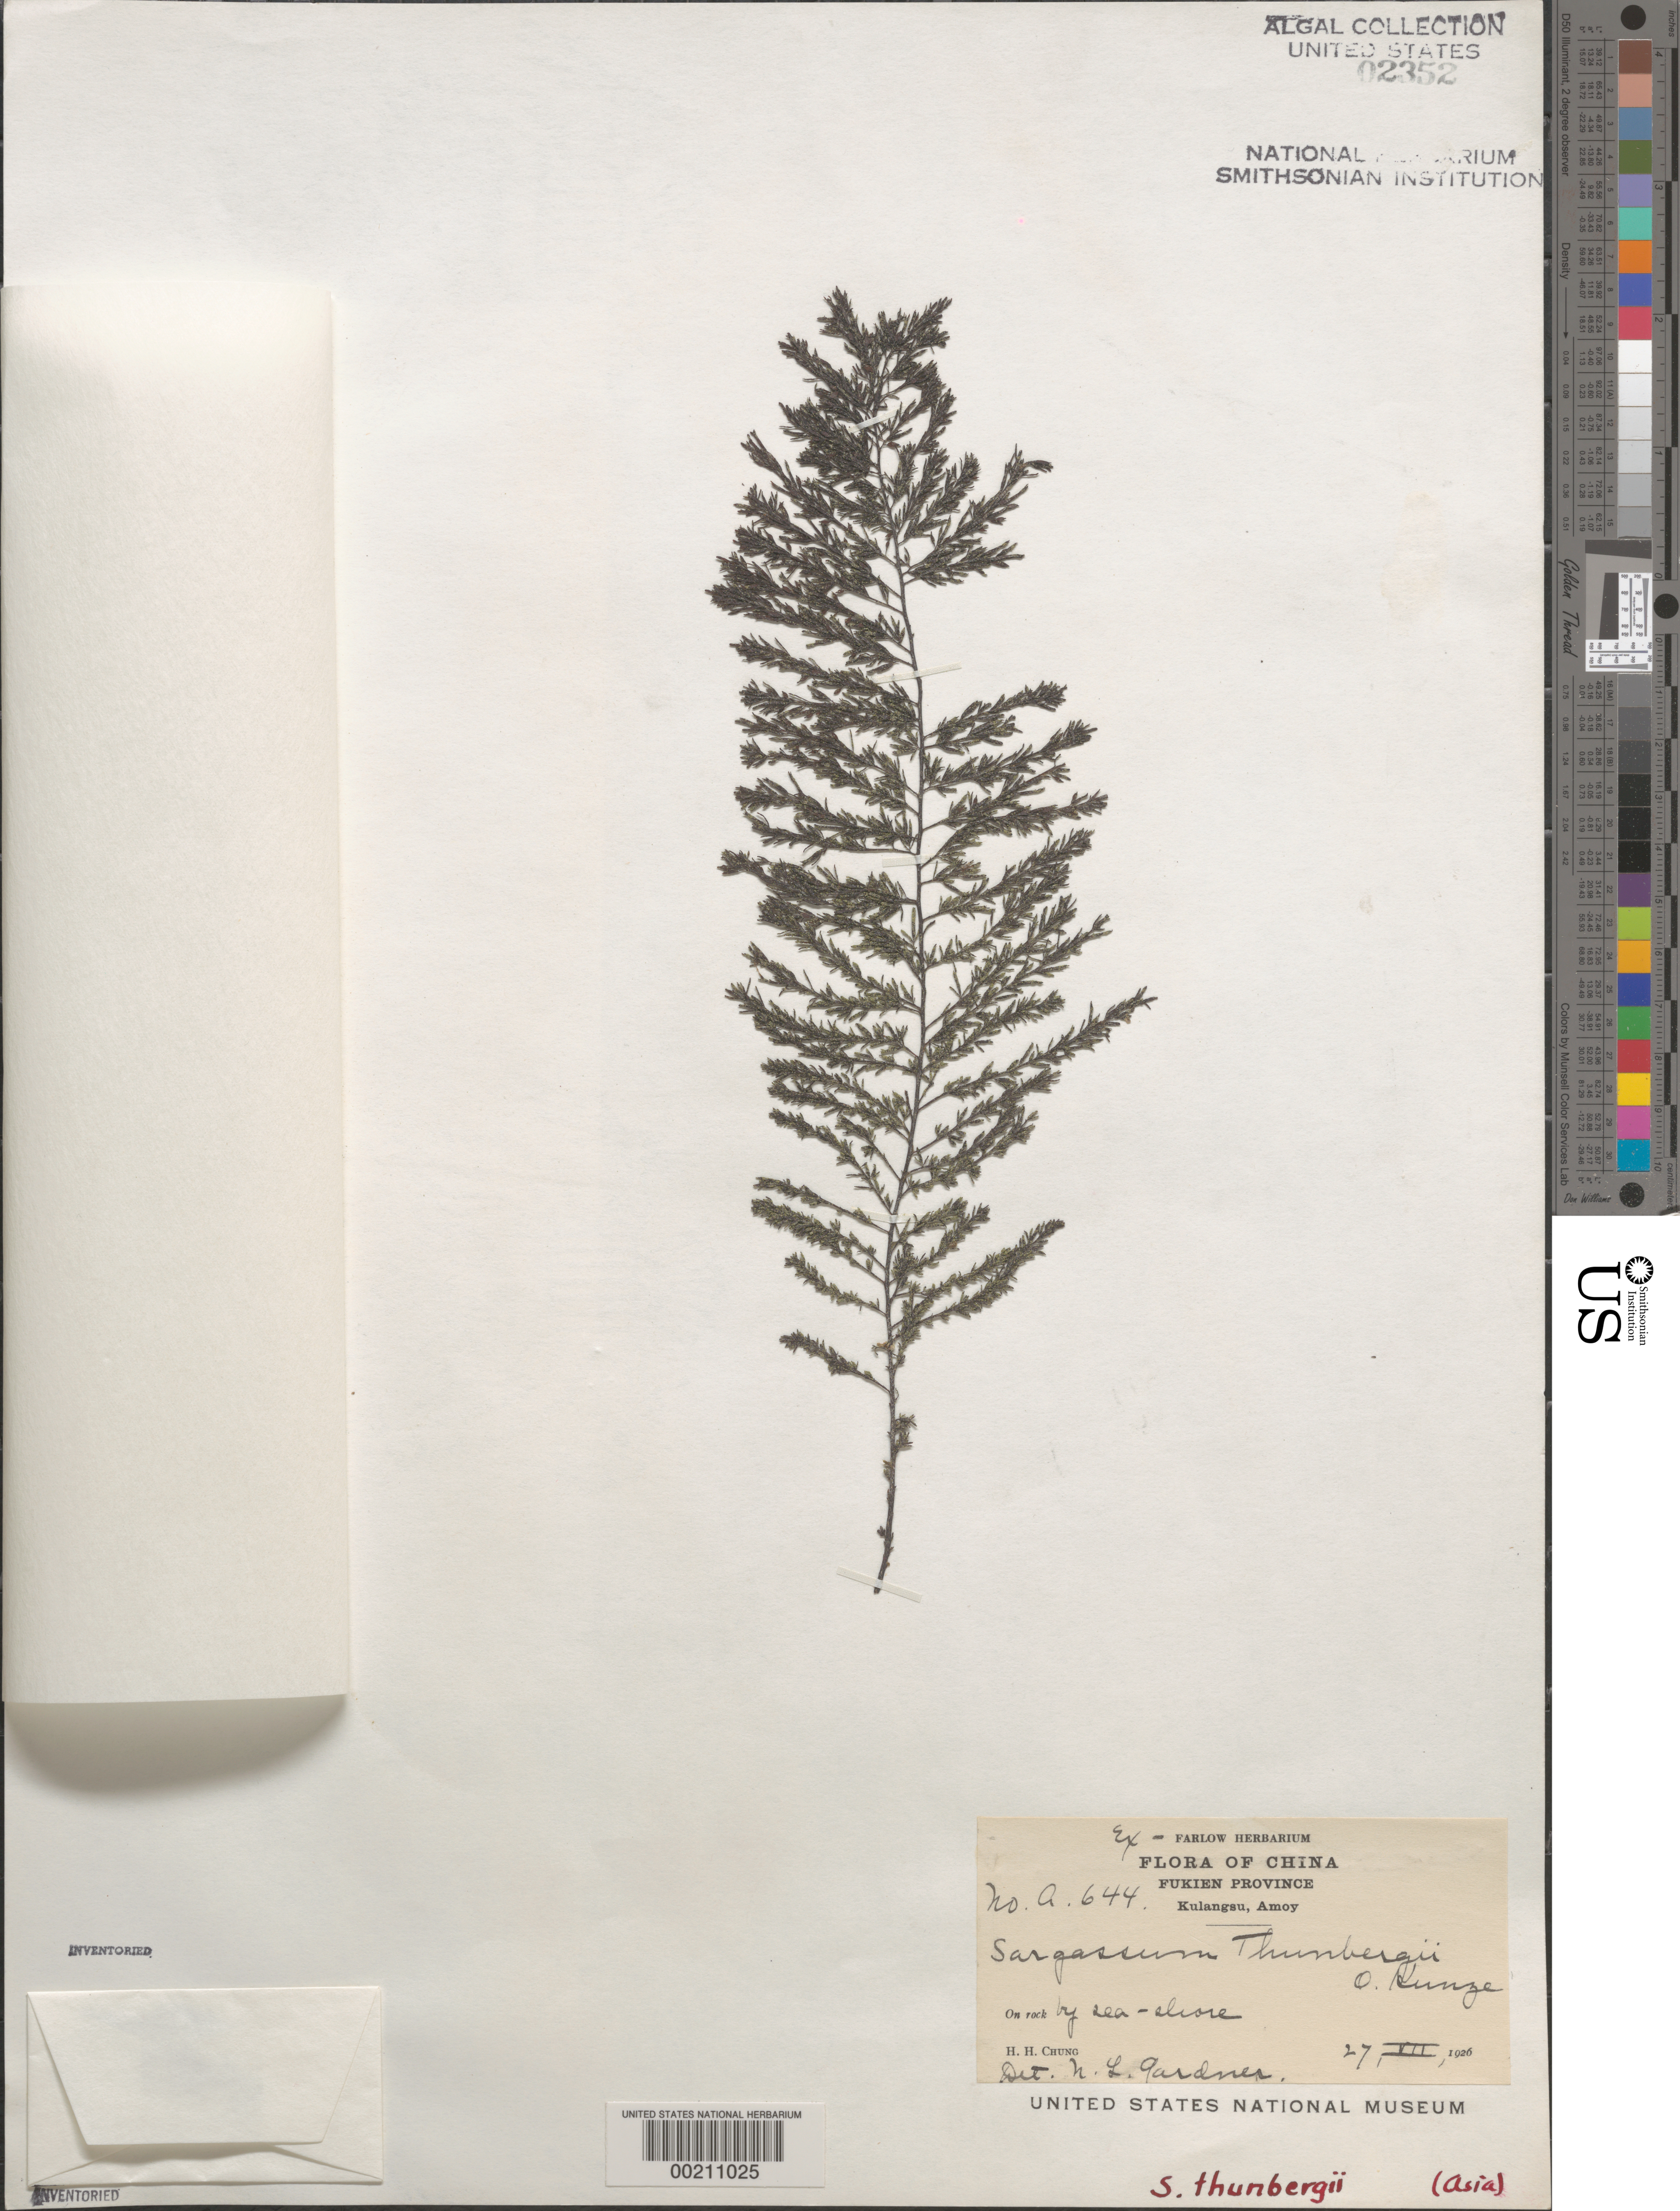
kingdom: Chromista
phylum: Ochrophyta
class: Phaeophyceae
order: Fucales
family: Sargassaceae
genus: Sargassum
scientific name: Sargassum thunbergii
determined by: Gardner, Nathaniel L.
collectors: H. Chung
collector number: A.644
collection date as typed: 27 Jul 1926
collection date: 1926-07-27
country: China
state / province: Fujian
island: Kulangsu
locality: Amoy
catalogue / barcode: US 2352